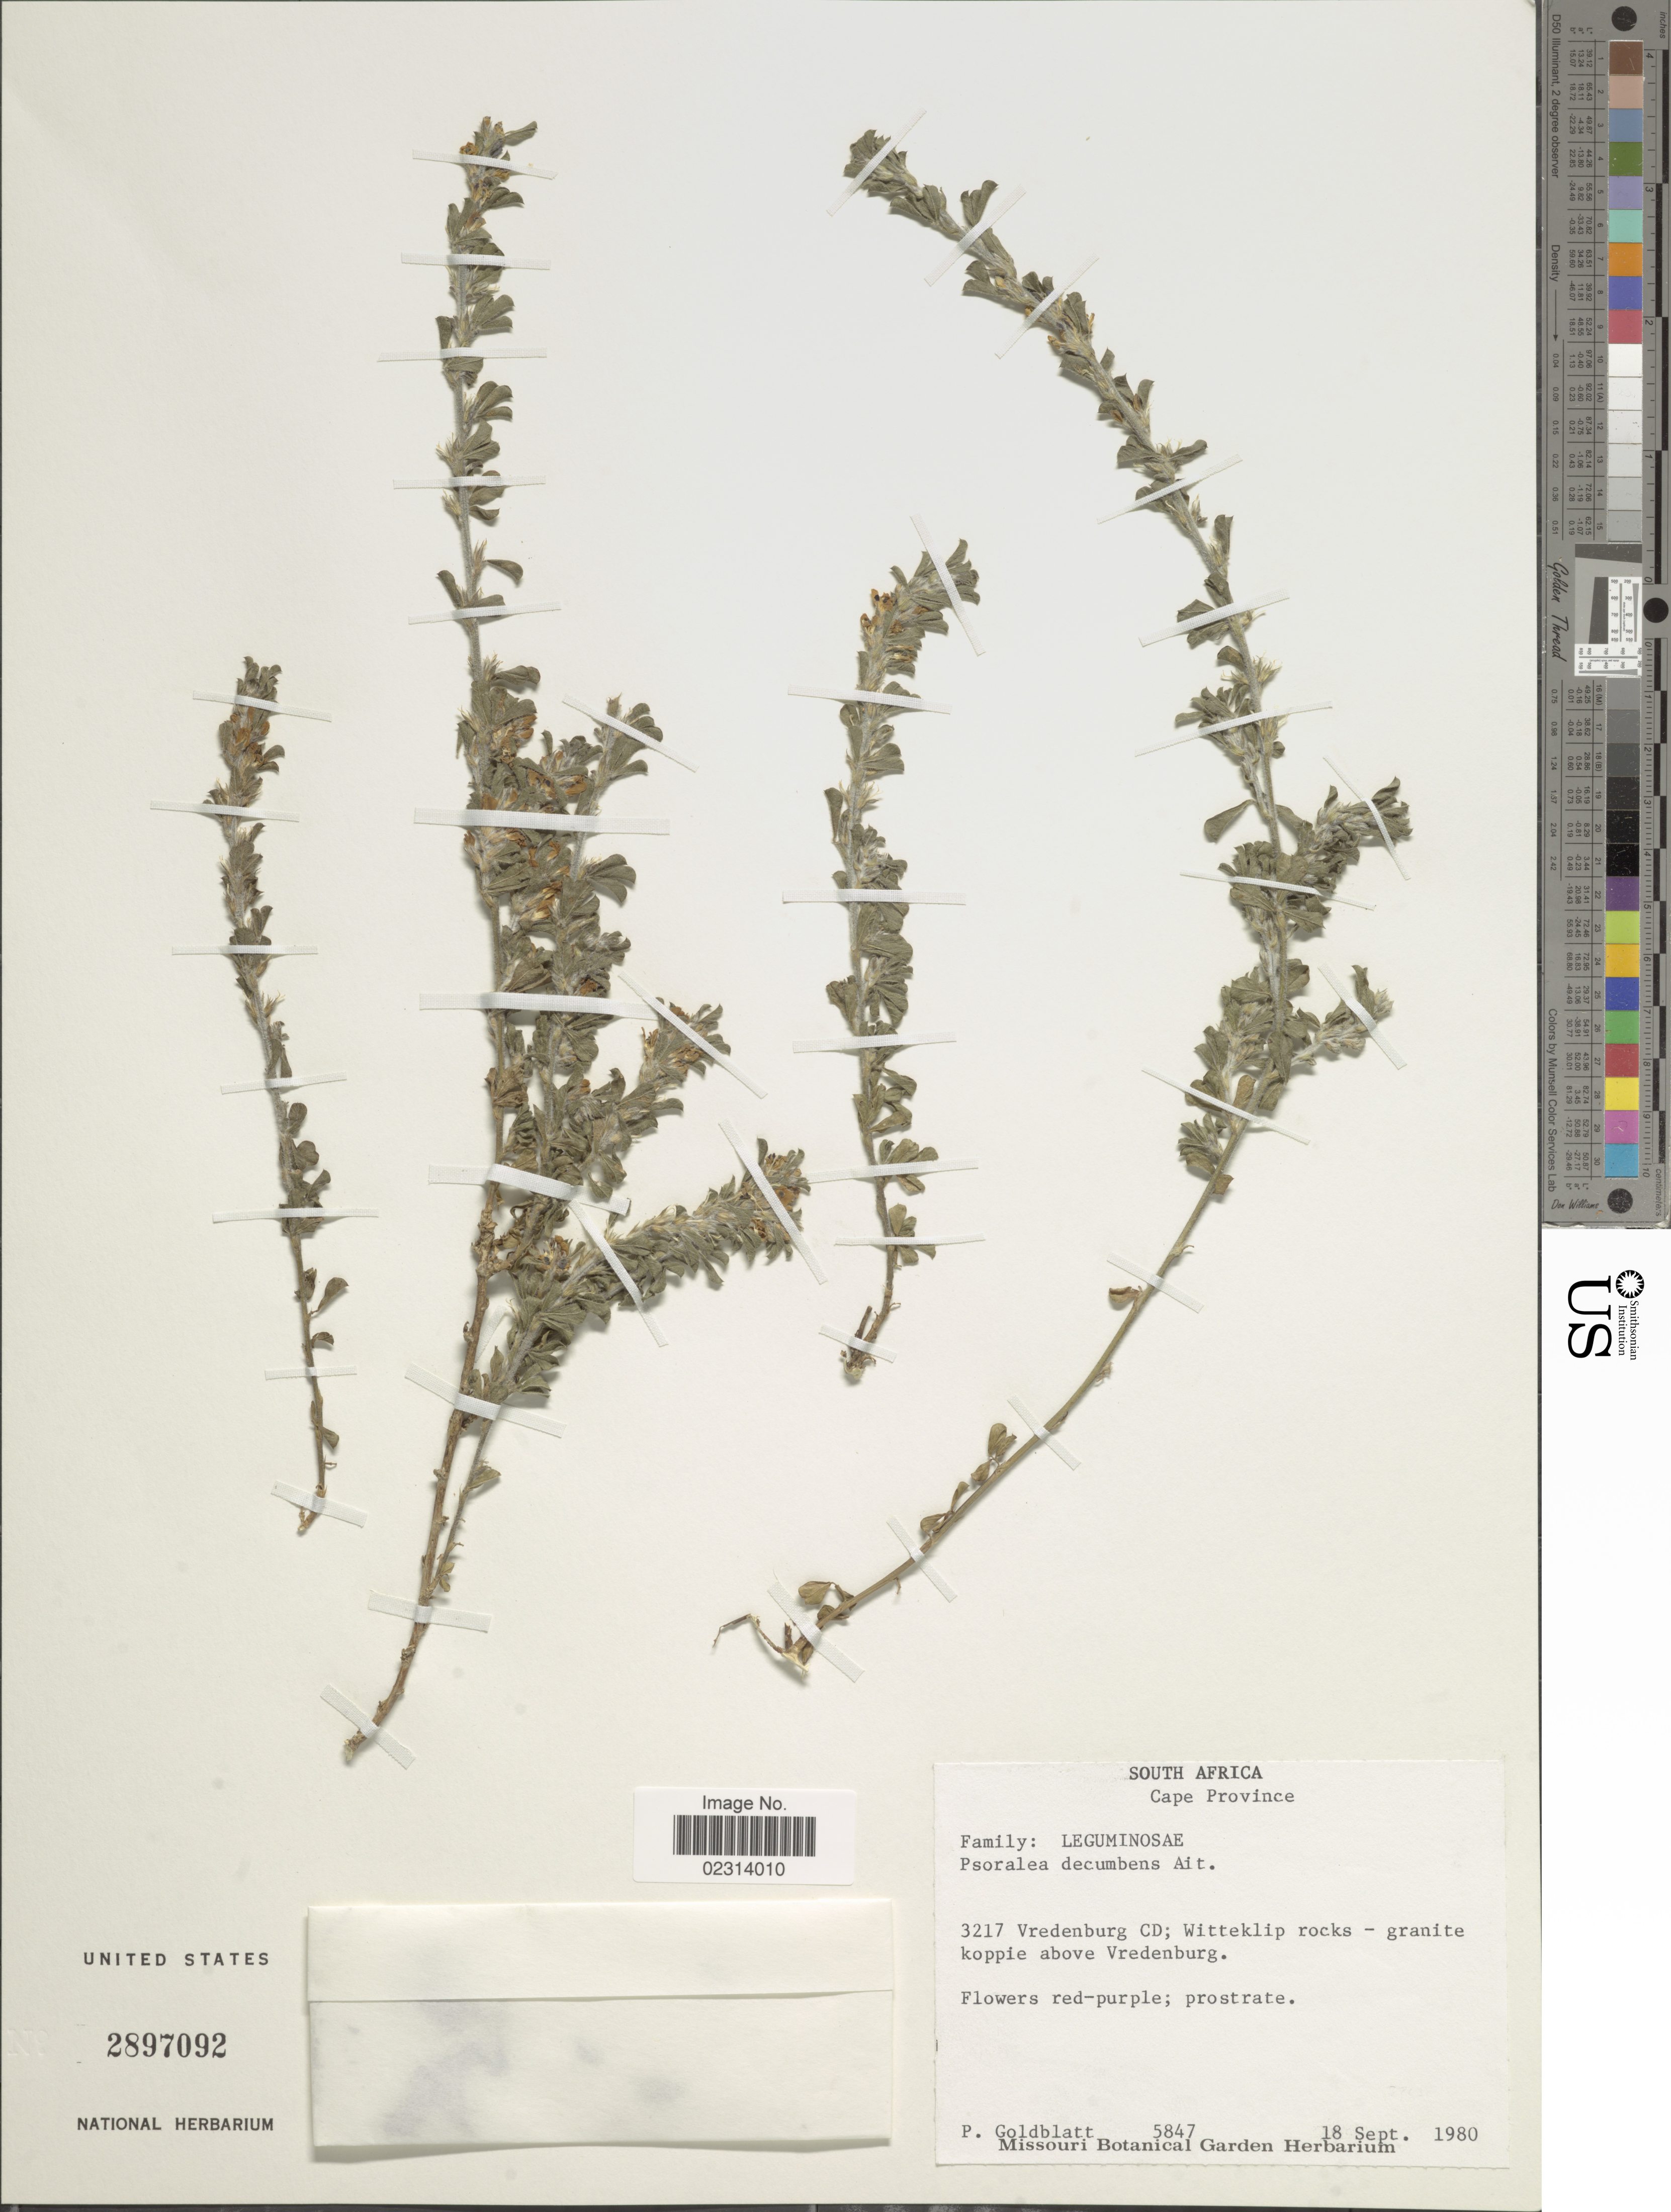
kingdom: Plantae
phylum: Tracheophyta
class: Magnoliopsida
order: Fabales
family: Fabaceae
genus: Otholobium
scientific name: Otholobium decumbens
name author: (Aiton) C.H. Stirt.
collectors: P. Goldblatt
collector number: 5847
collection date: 1980-09-18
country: South Africa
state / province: Western Cape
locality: Cape Province, 3217 Vredenbrug CD, Witteklip rocks, granite koppie above Vredenburg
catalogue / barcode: US 2897092